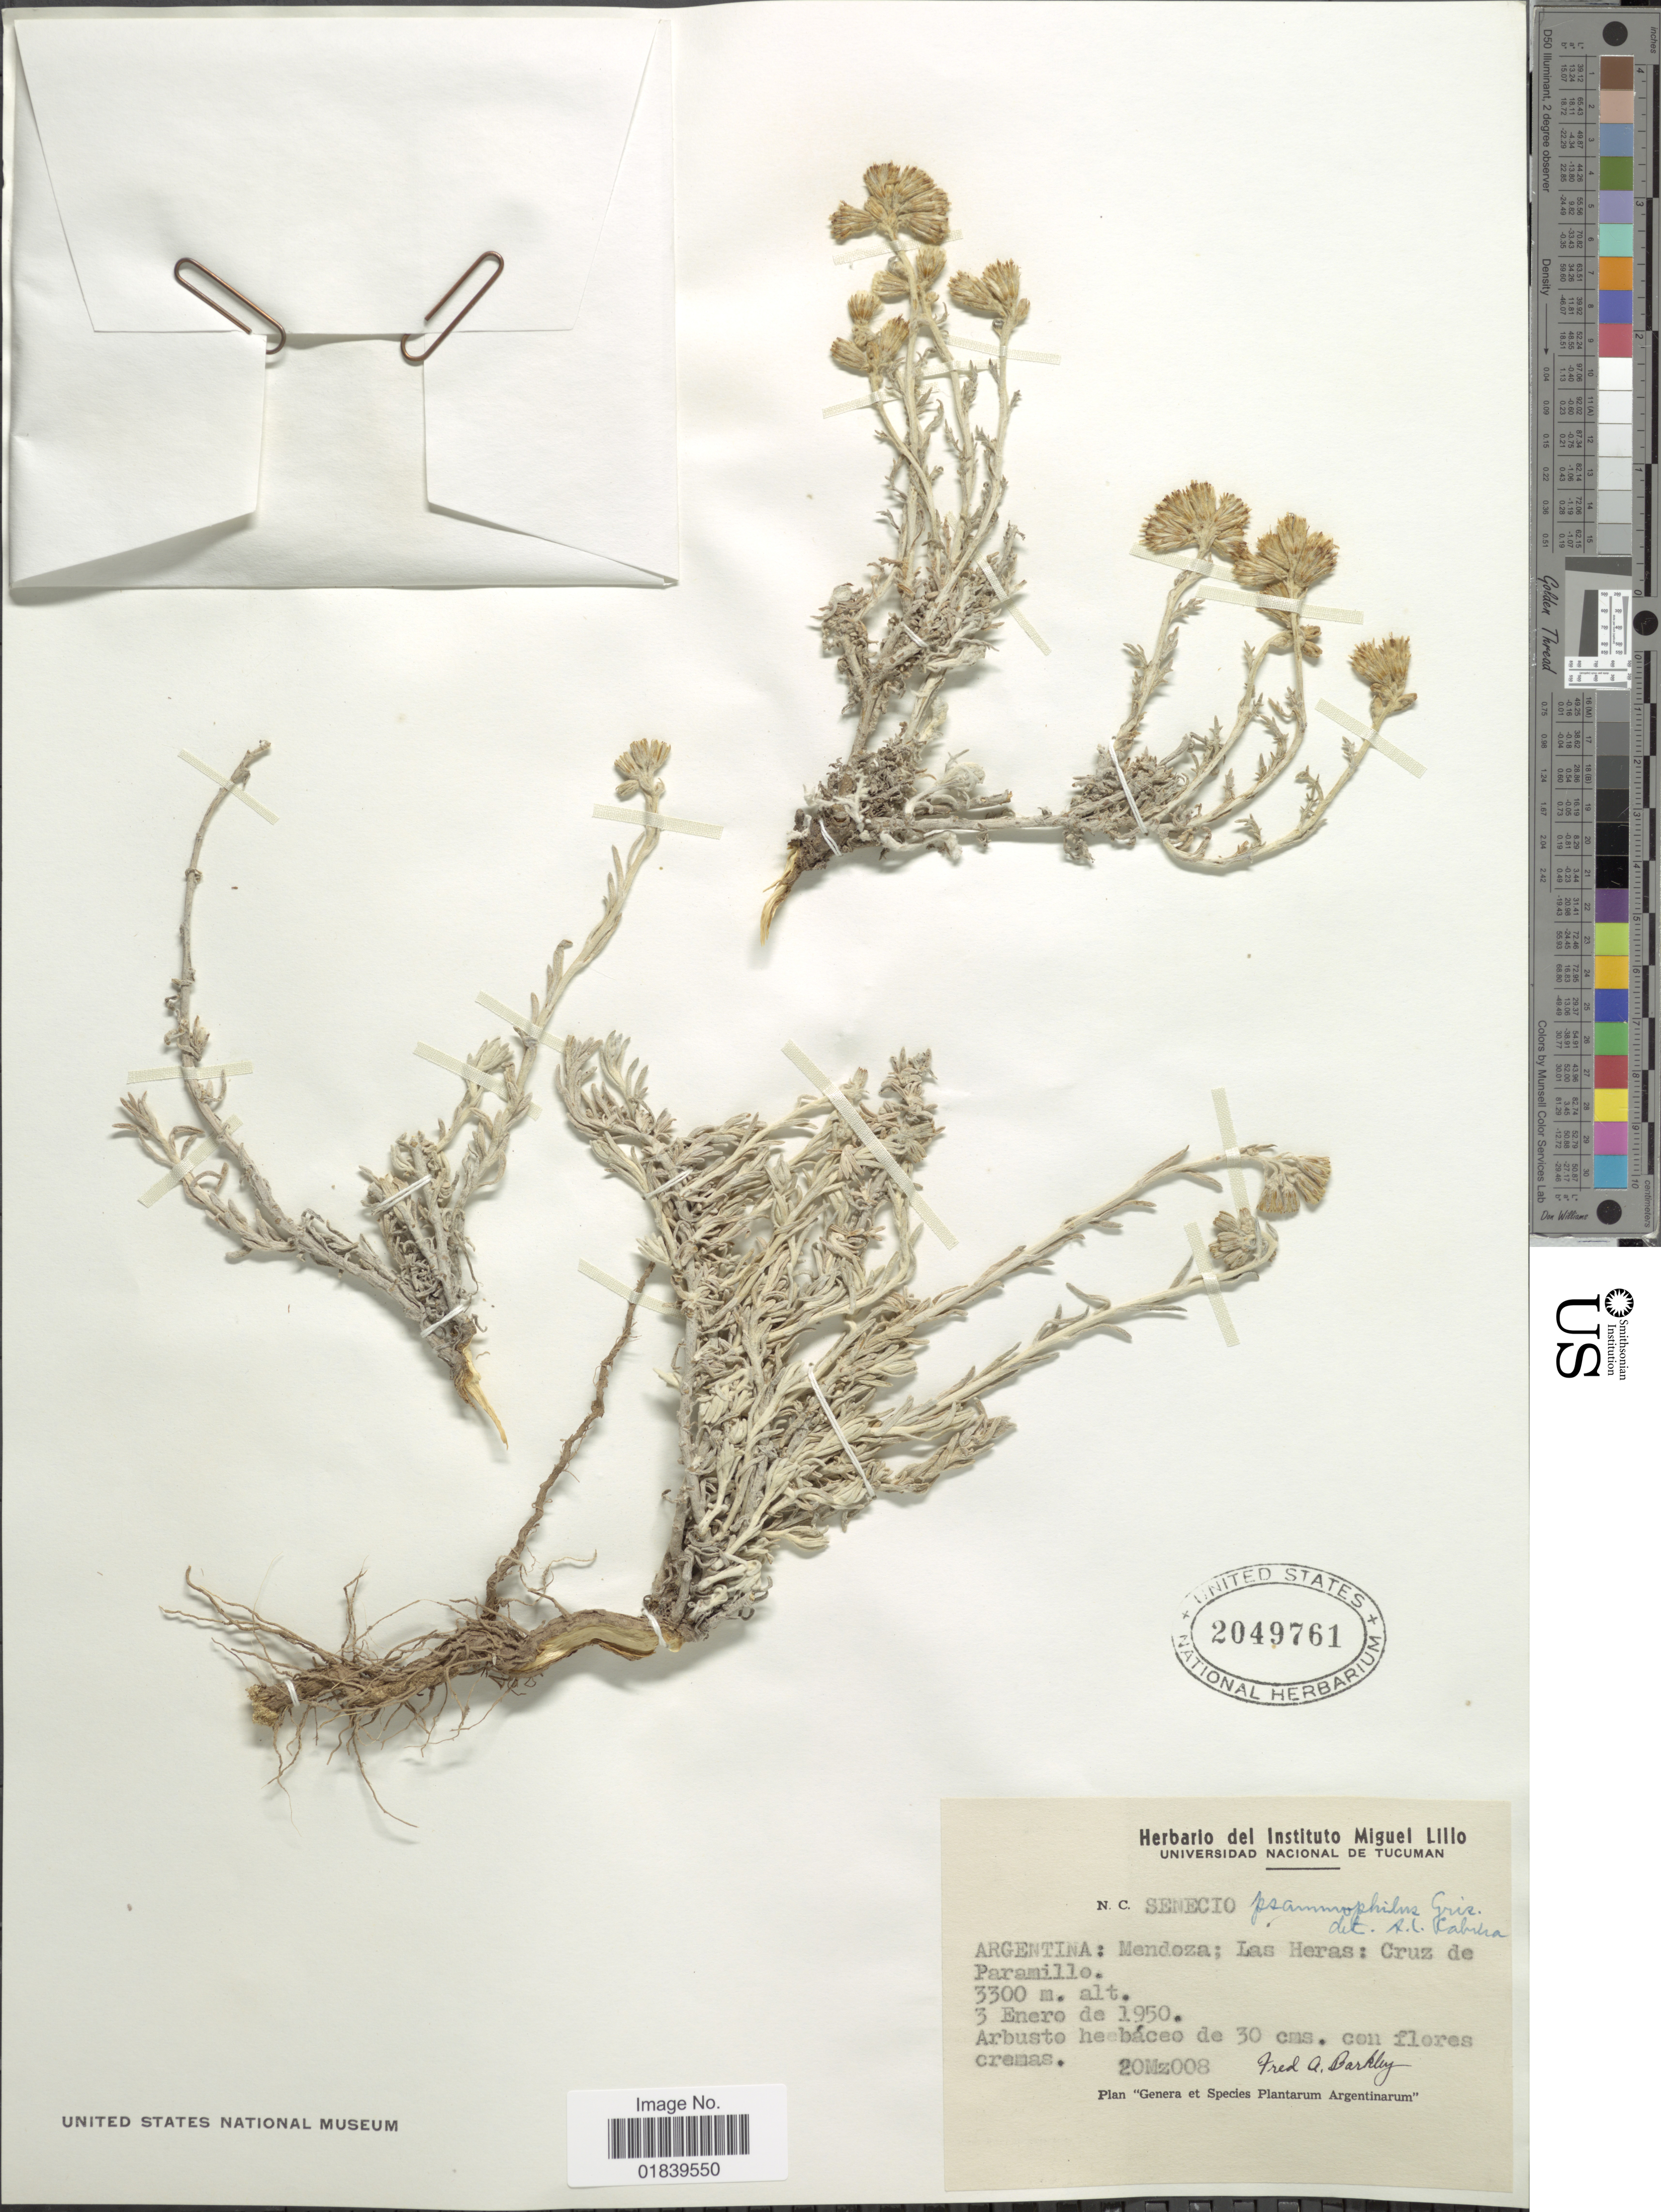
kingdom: Plantae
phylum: Tracheophyta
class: Magnoliopsida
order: Asterales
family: Asteraceae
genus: Senecio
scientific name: Senecio filaginoides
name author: DC.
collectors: F. A. Barkley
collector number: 20Mz008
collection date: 1950-01-03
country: Argentina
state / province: Mendoza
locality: Argentina : Mendoza; Las Heras: Cruz de Paramillo.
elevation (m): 3300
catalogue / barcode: US 2049761